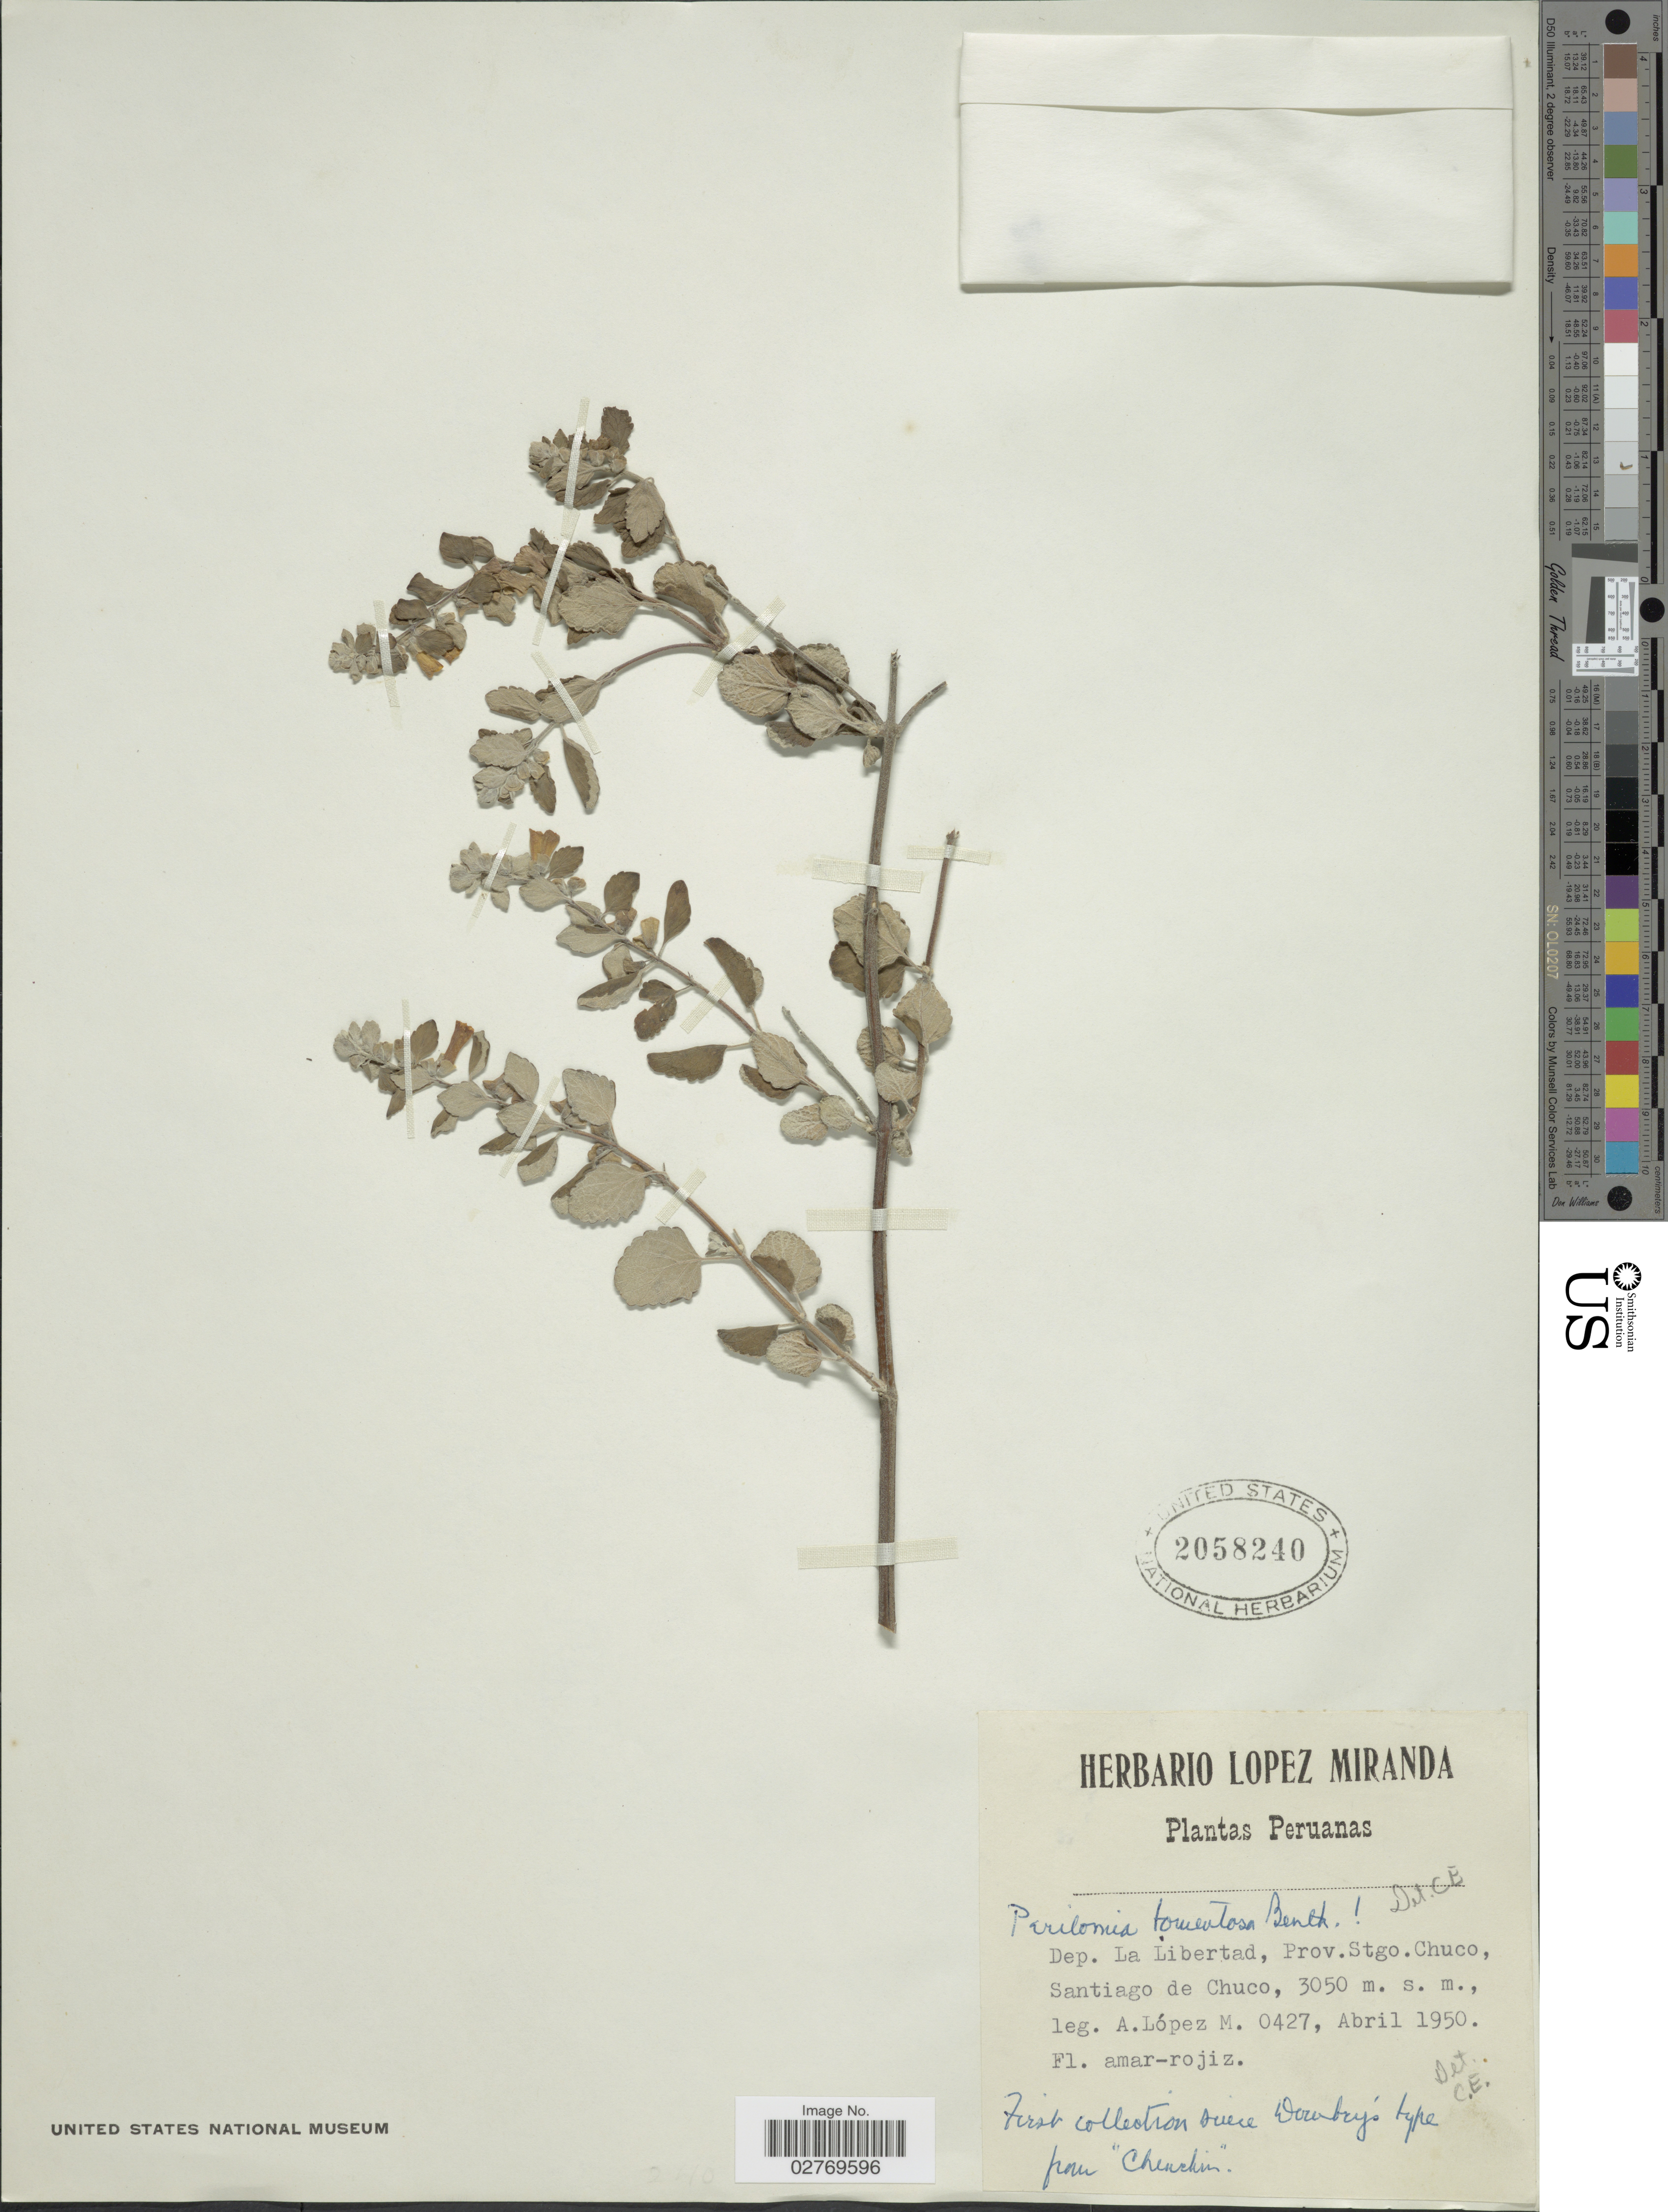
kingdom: Plantae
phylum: Tracheophyta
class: Magnoliopsida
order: Lamiales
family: Lamiaceae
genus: Scutellaria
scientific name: Scutellaria tomentosa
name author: Bertol.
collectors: A. López M.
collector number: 0427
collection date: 1950-04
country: Peru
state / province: La Libertad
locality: Dep. La Libertad. Prov. Stgo. Chuco, Santiago de Chuco.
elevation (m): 3050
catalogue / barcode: US 2058240